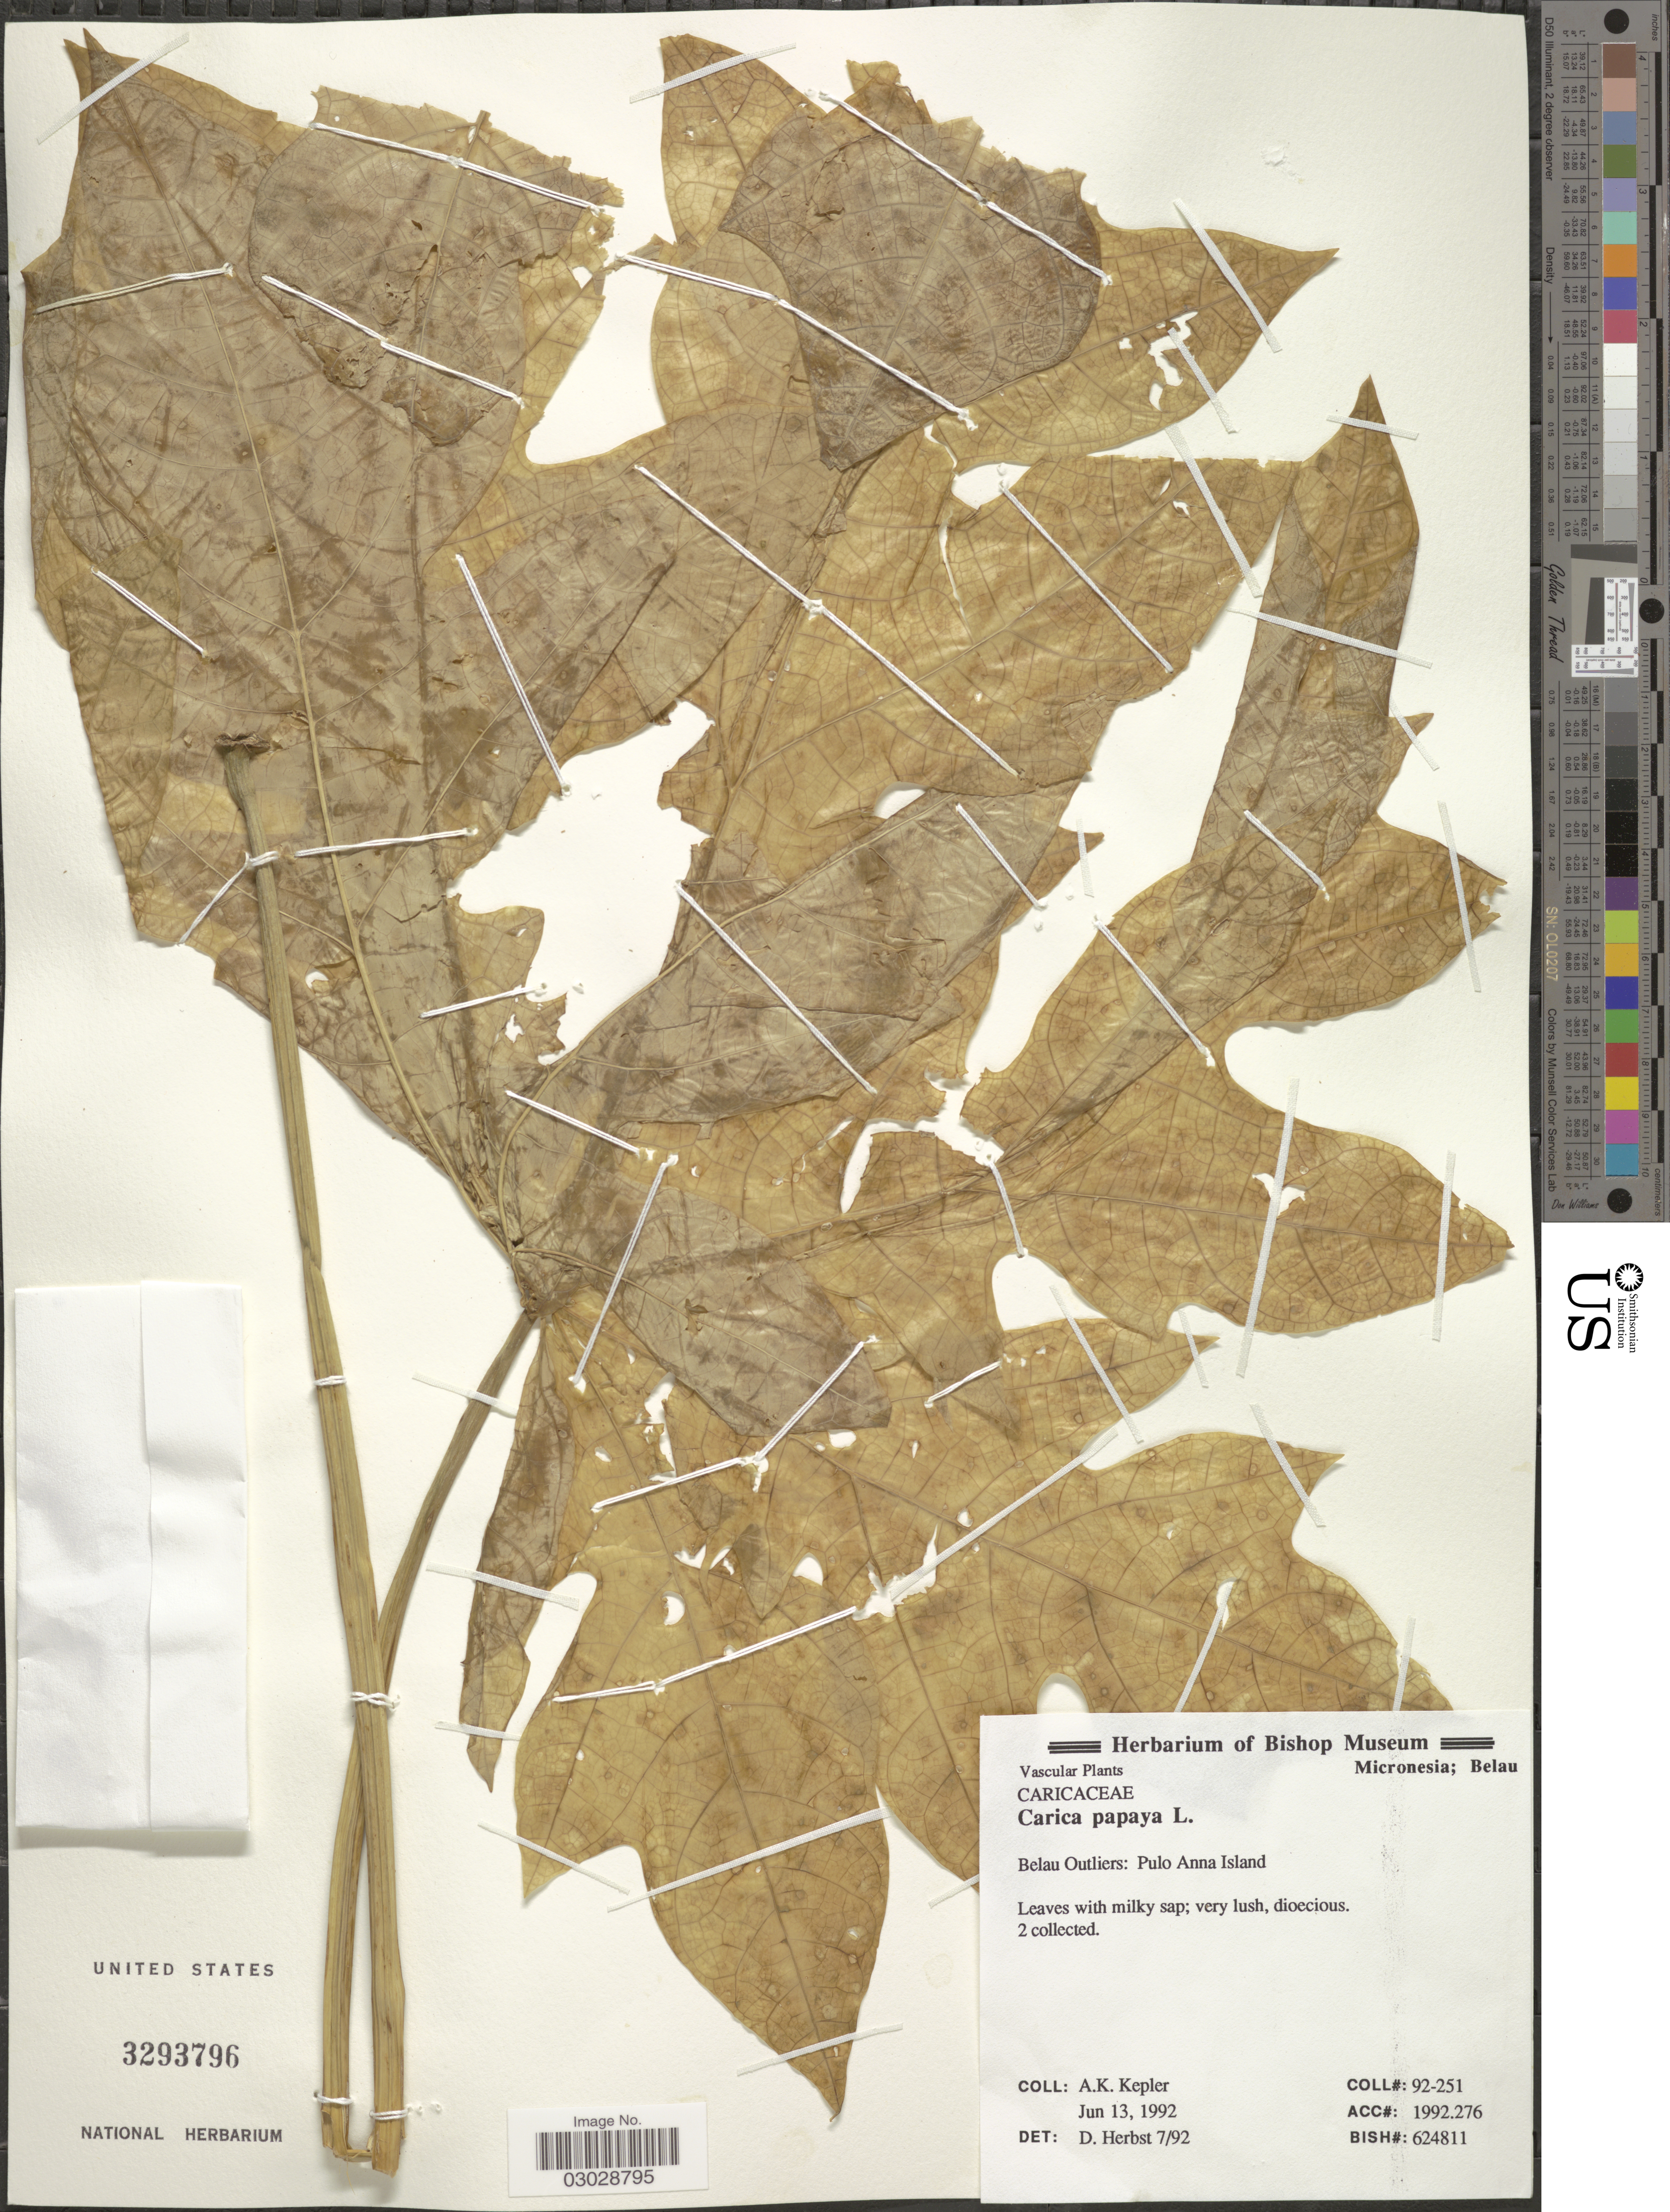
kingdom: Plantae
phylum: Tracheophyta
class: Magnoliopsida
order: Brassicales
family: Caricaceae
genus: Carica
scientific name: Carica papaya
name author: L.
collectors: A. K. Kepler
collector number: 92-251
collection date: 1992-06-13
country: Palau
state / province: Belau Outliers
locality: Pulo Anna Island.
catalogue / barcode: US 3293796